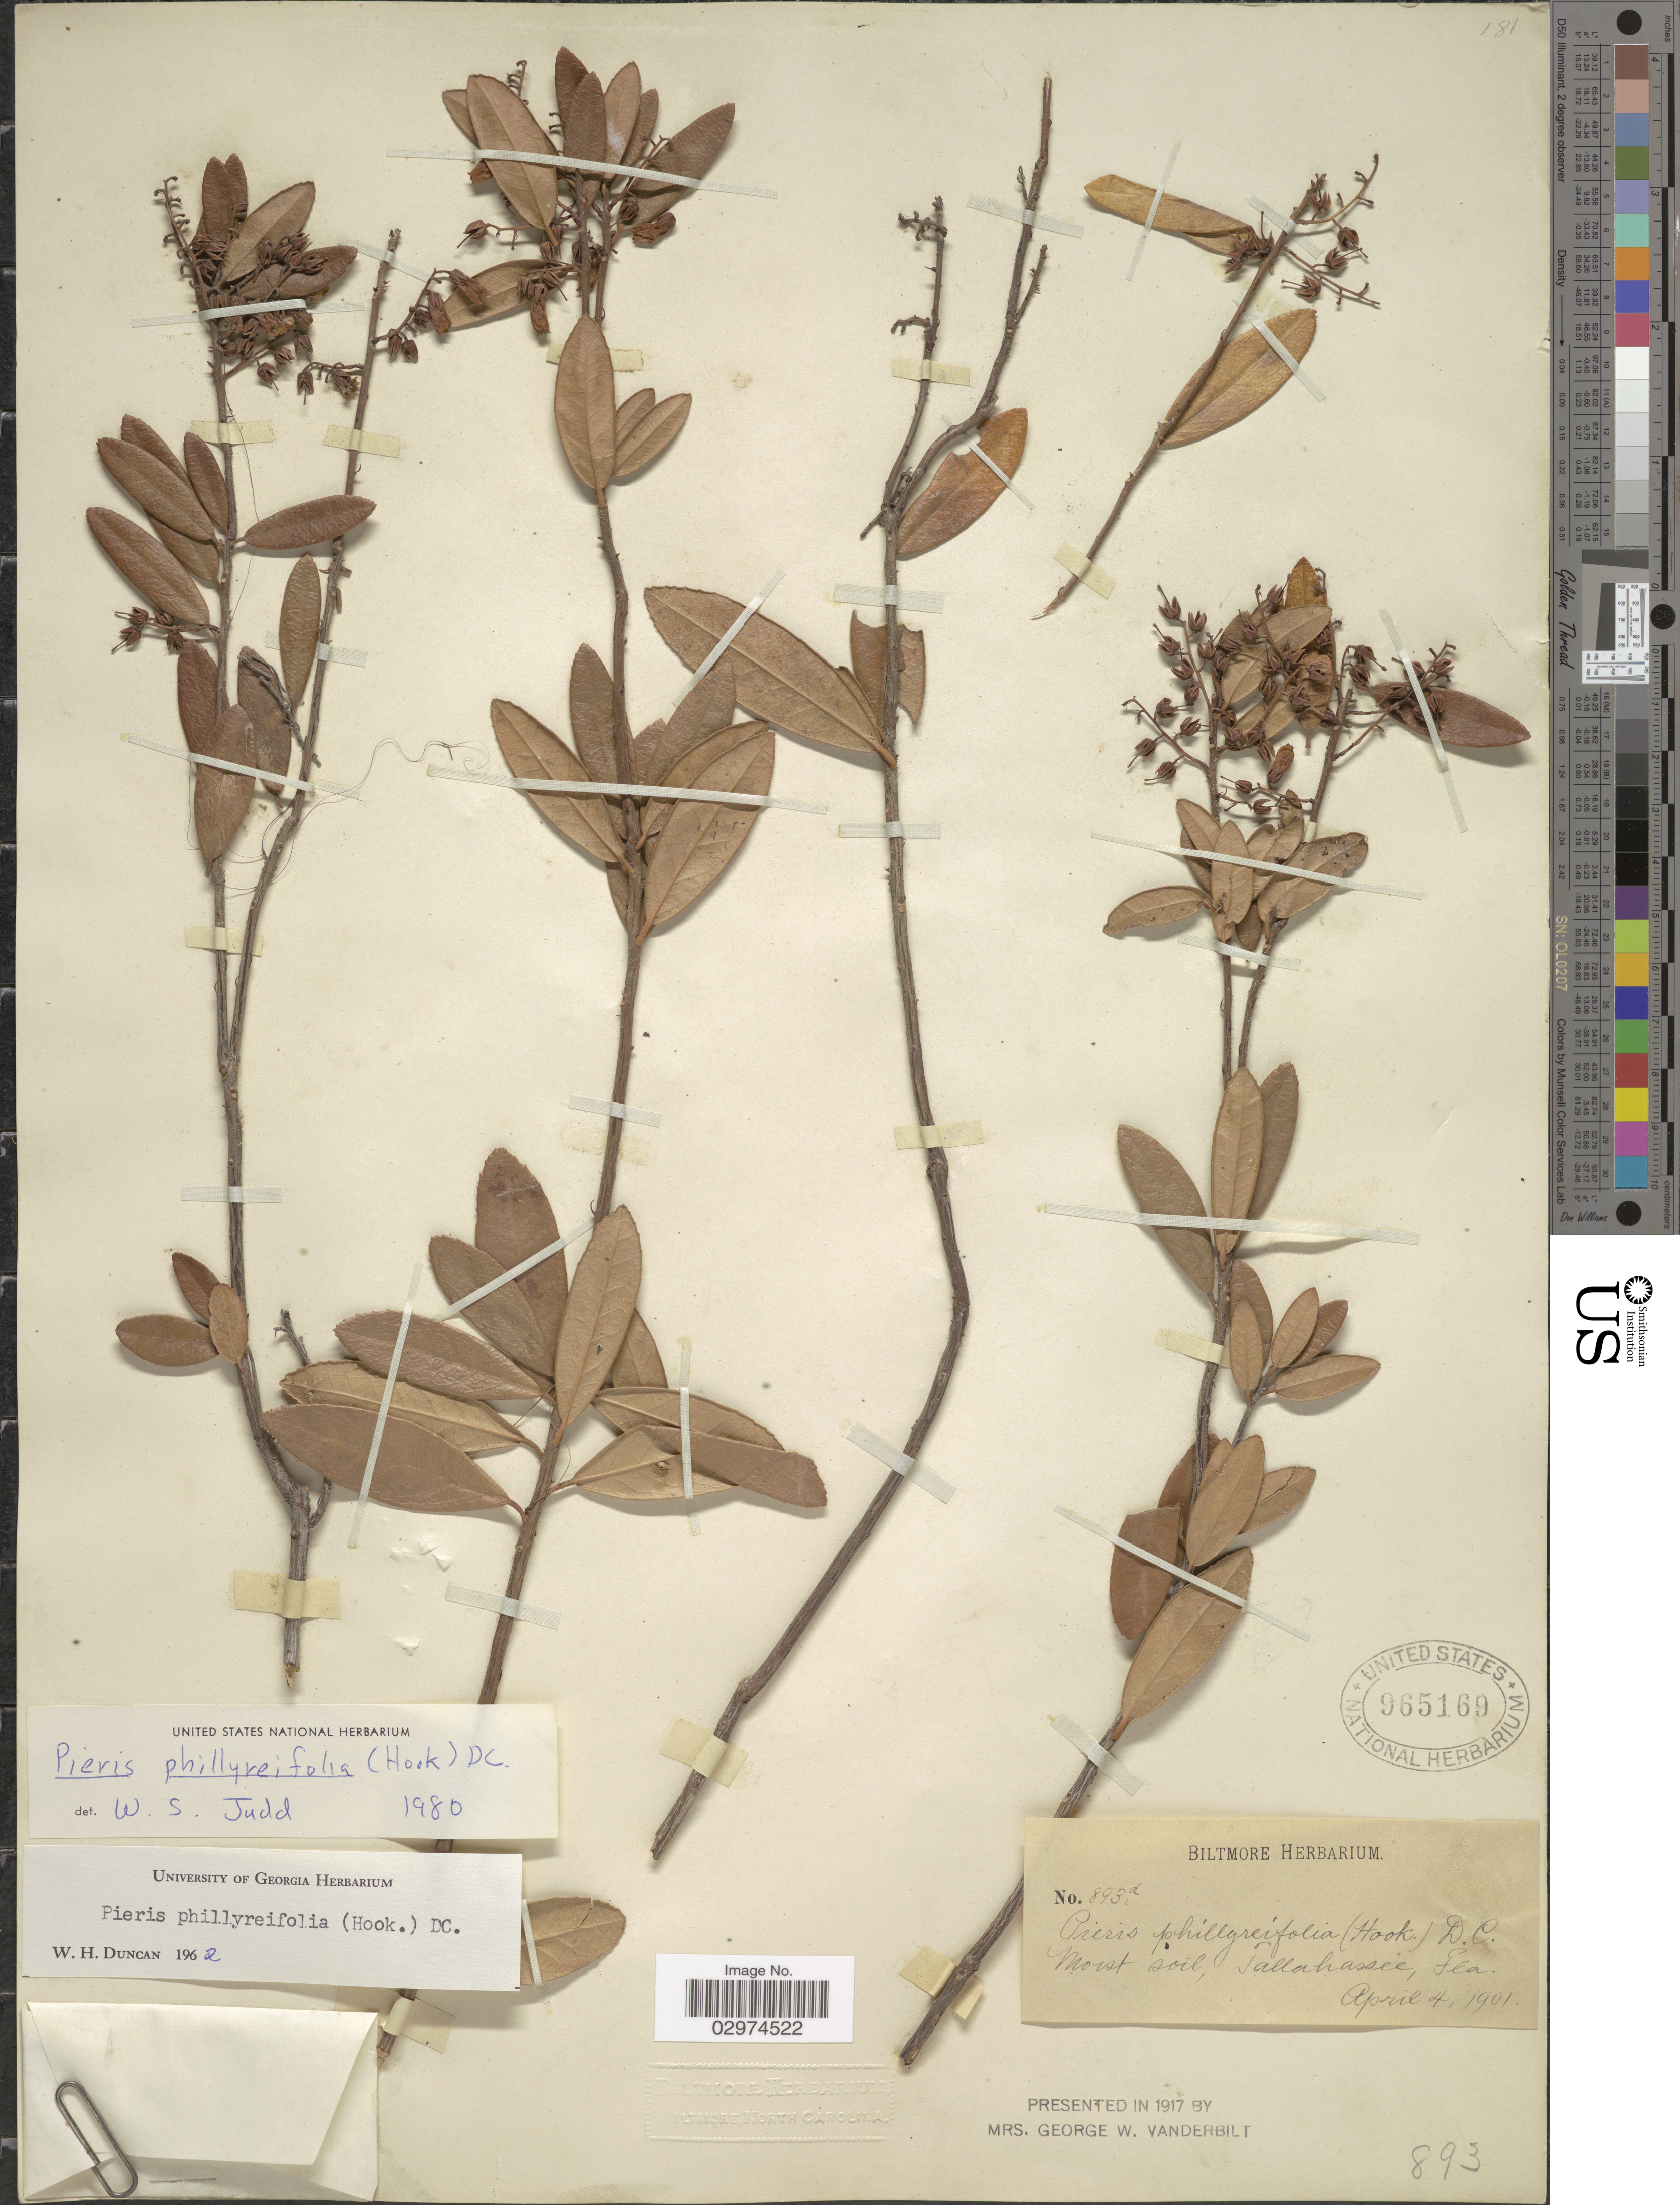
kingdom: Plantae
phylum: Tracheophyta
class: Magnoliopsida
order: Ericales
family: Ericaceae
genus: Pieris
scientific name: Pieris phillyreifolia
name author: (Hook.) DC.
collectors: ex herb. Biltmore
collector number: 893d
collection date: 1901-04-04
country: United States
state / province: Florida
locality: Tallahassee.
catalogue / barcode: US 965169